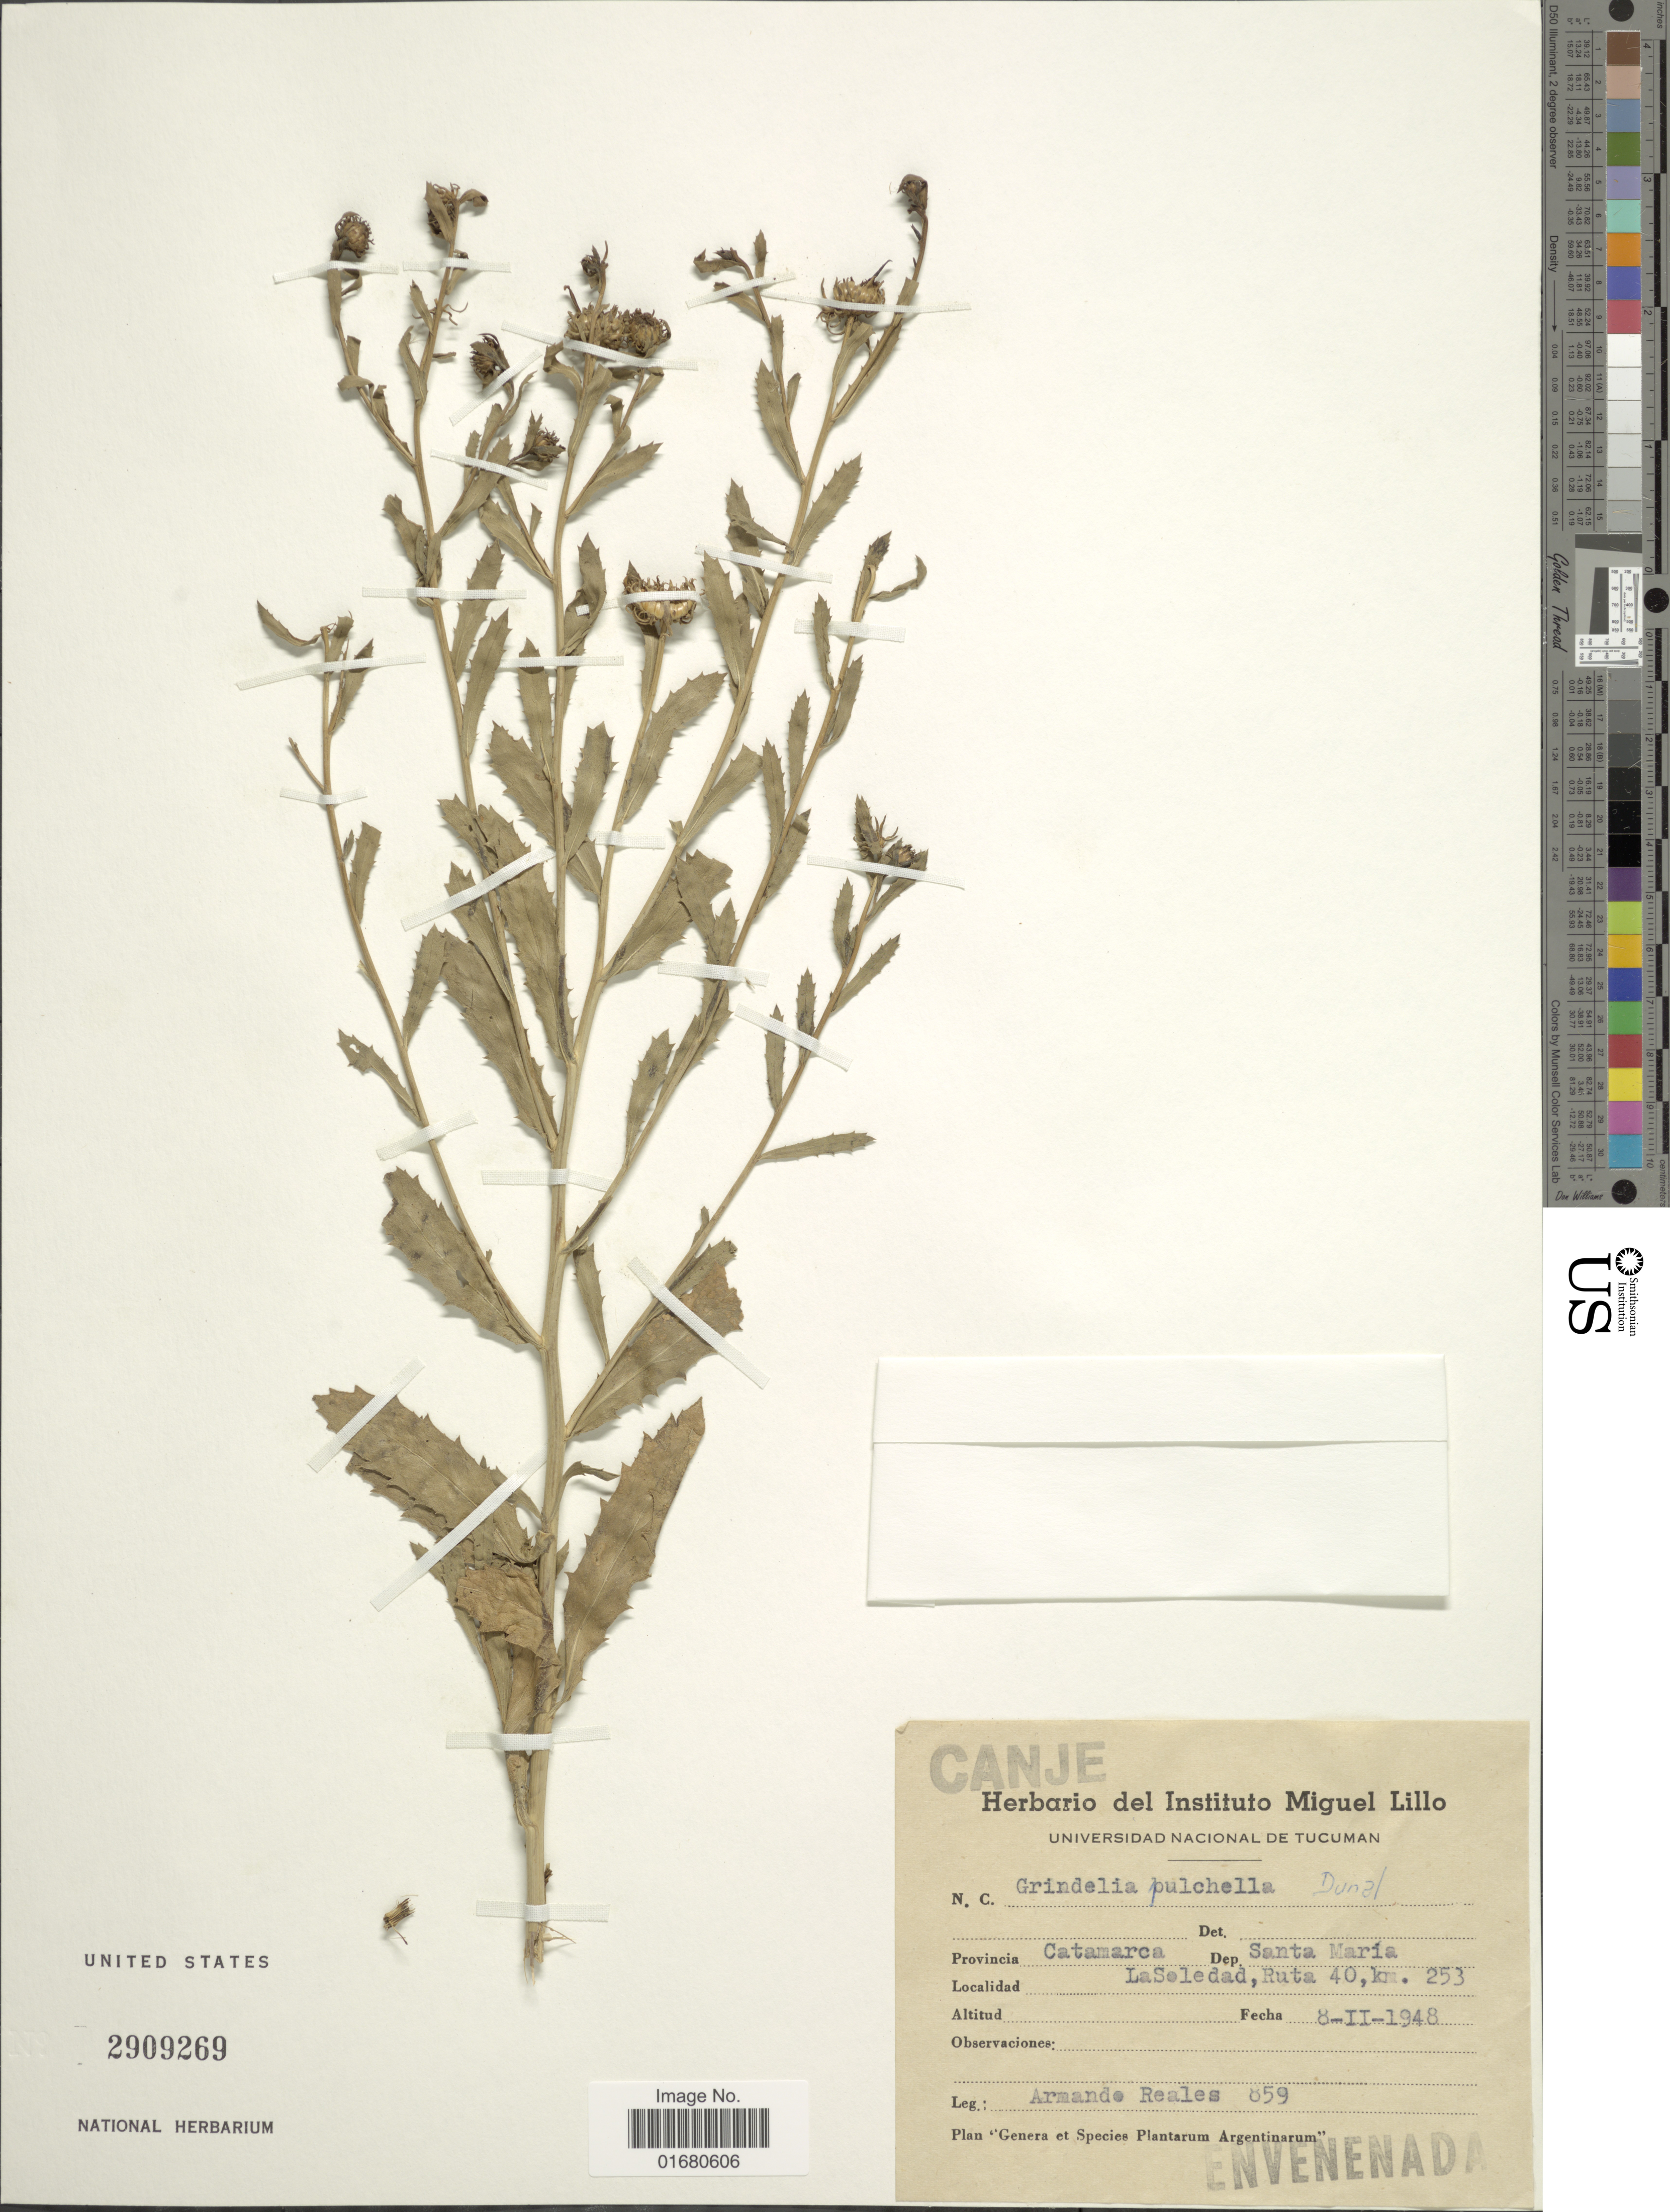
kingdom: Plantae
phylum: Tracheophyta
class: Magnoliopsida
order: Asterales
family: Asteraceae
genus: Grindelia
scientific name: Grindelia pulchella var. pulchella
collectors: A. Reales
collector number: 859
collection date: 1948-02-08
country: Argentina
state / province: Catamarca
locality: Dept. Santa Maria, La Soledad, Ruta 40, km. 253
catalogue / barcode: US 2909269